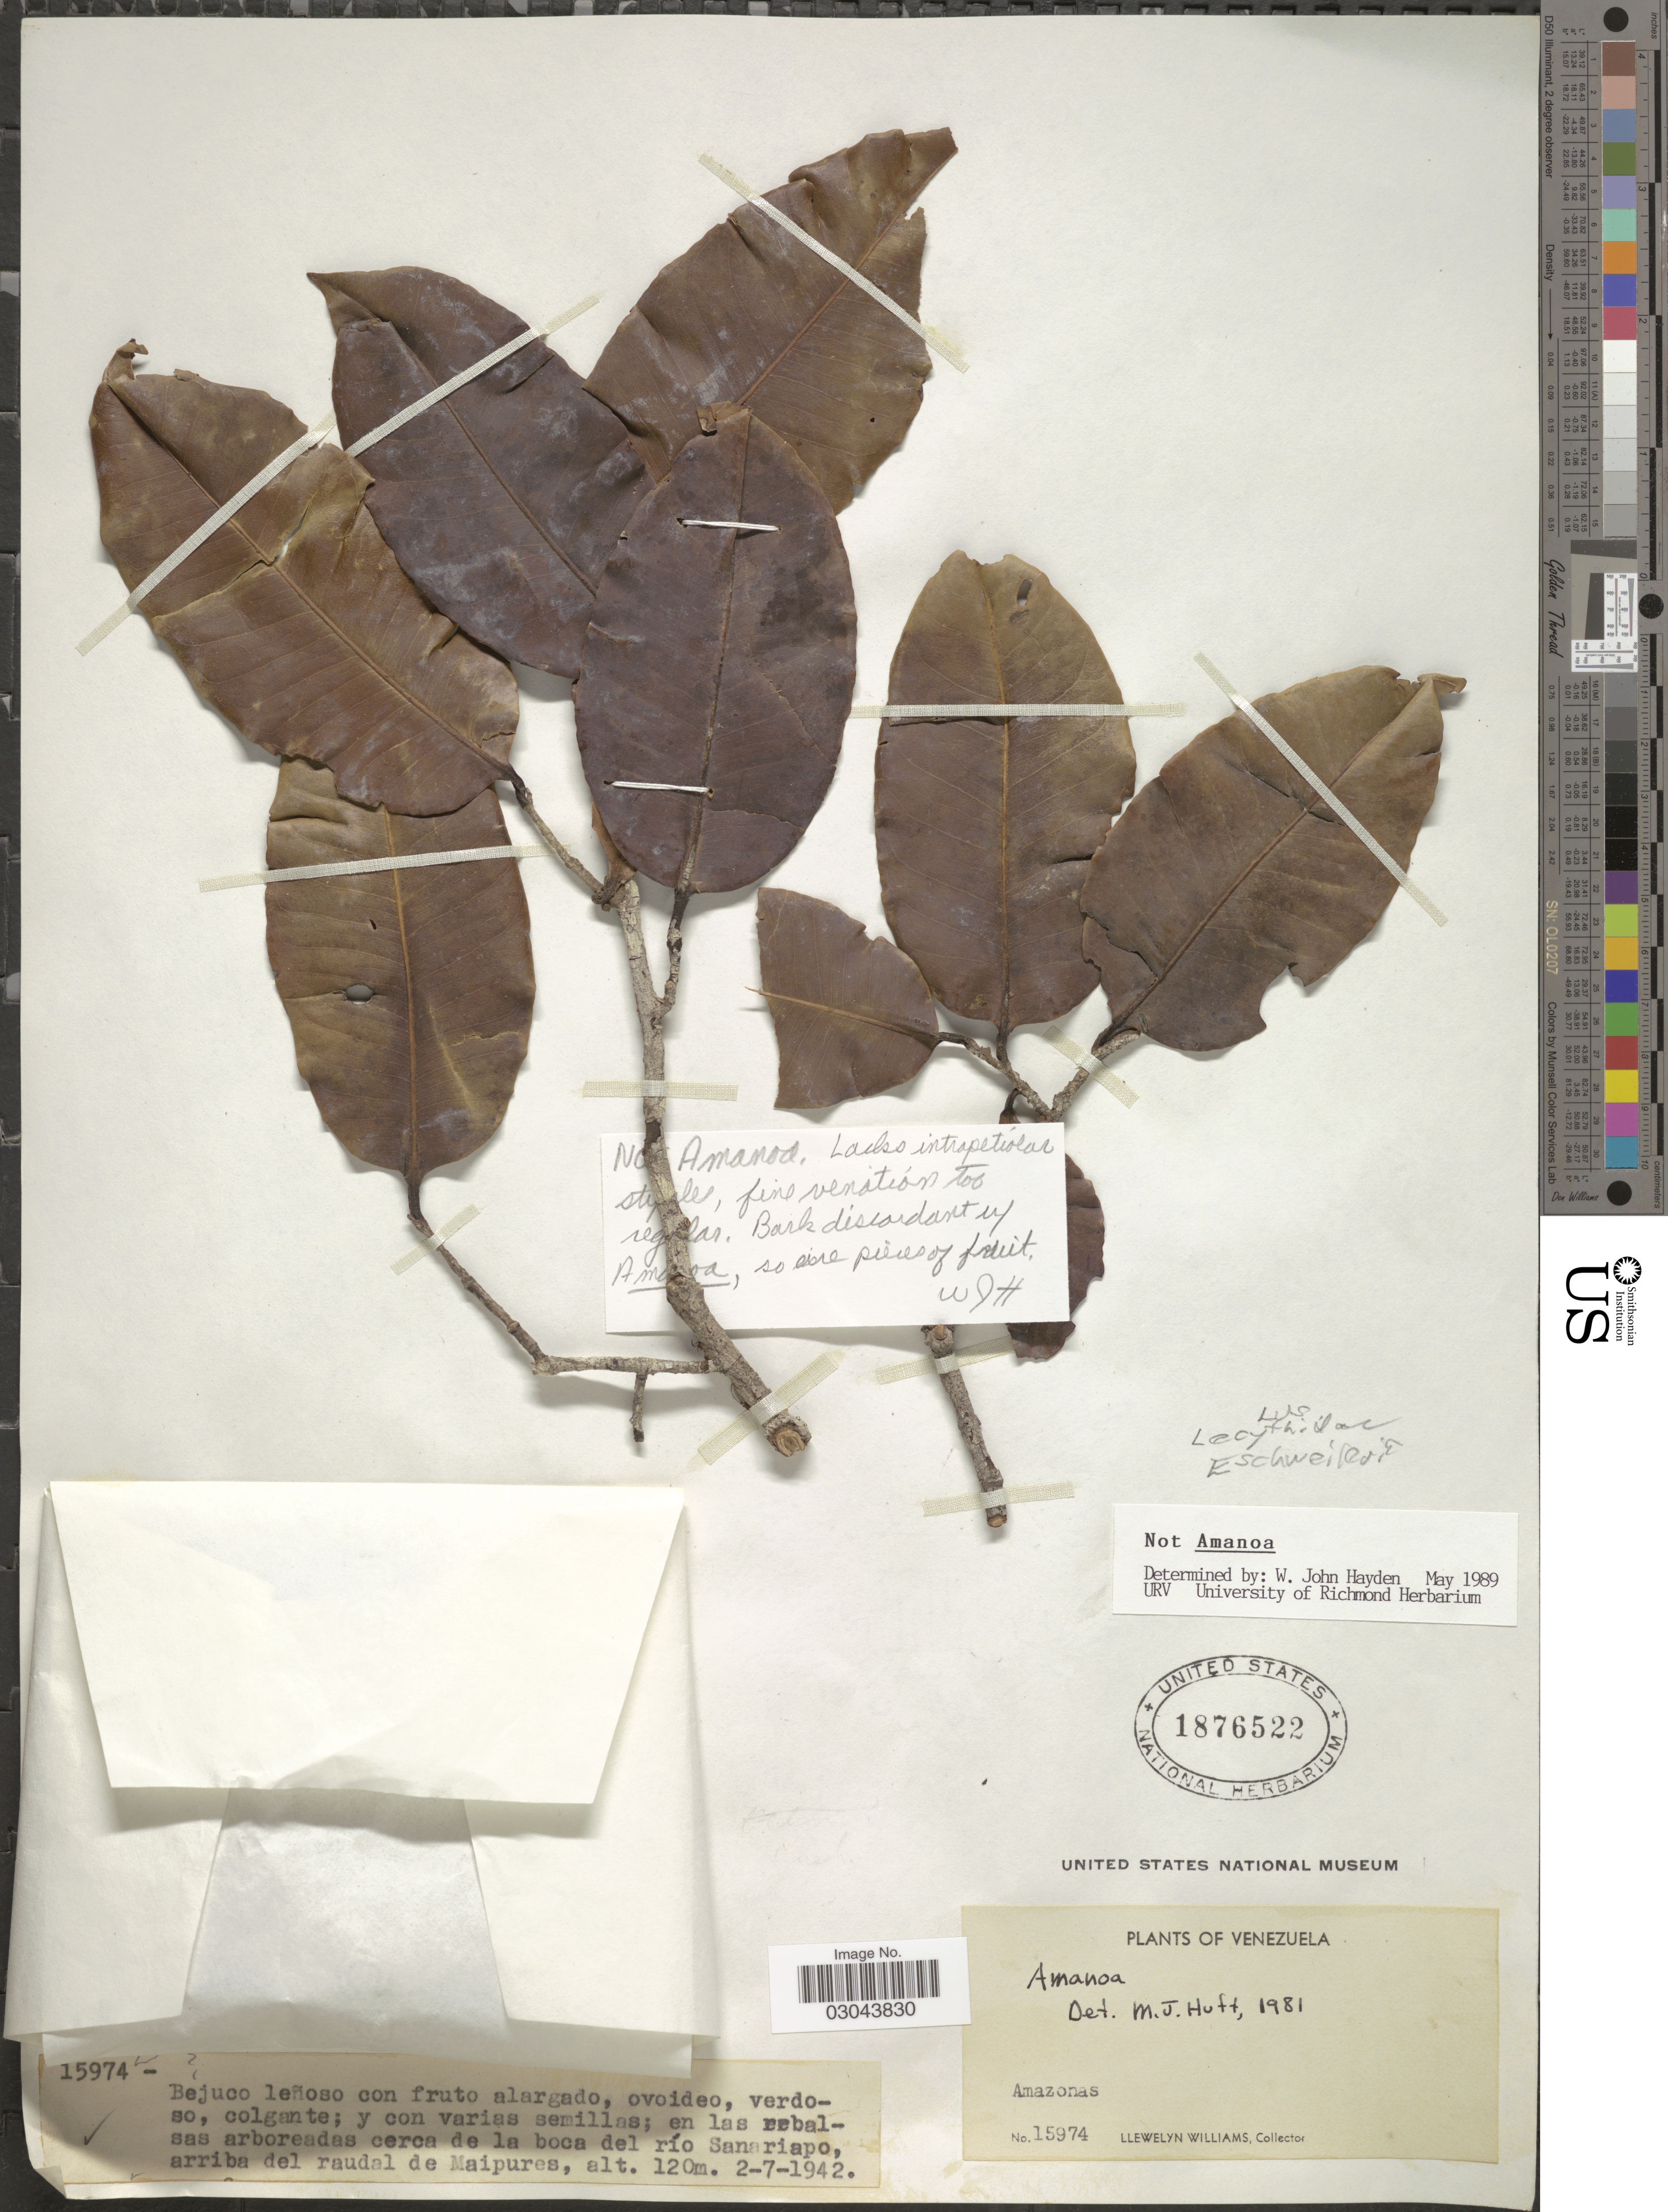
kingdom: Plantae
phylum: Tracheophyta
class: Magnoliopsida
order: Ericales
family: Lecythidaceae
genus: Eschweilera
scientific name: Eschweilera sp.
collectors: Ll. Williams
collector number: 15974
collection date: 1942-07-02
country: Venezuela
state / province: Amazonas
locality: Cerca de la boca del río Sanariapo, arriba del raudal de Maipures.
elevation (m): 120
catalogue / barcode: US 1876522